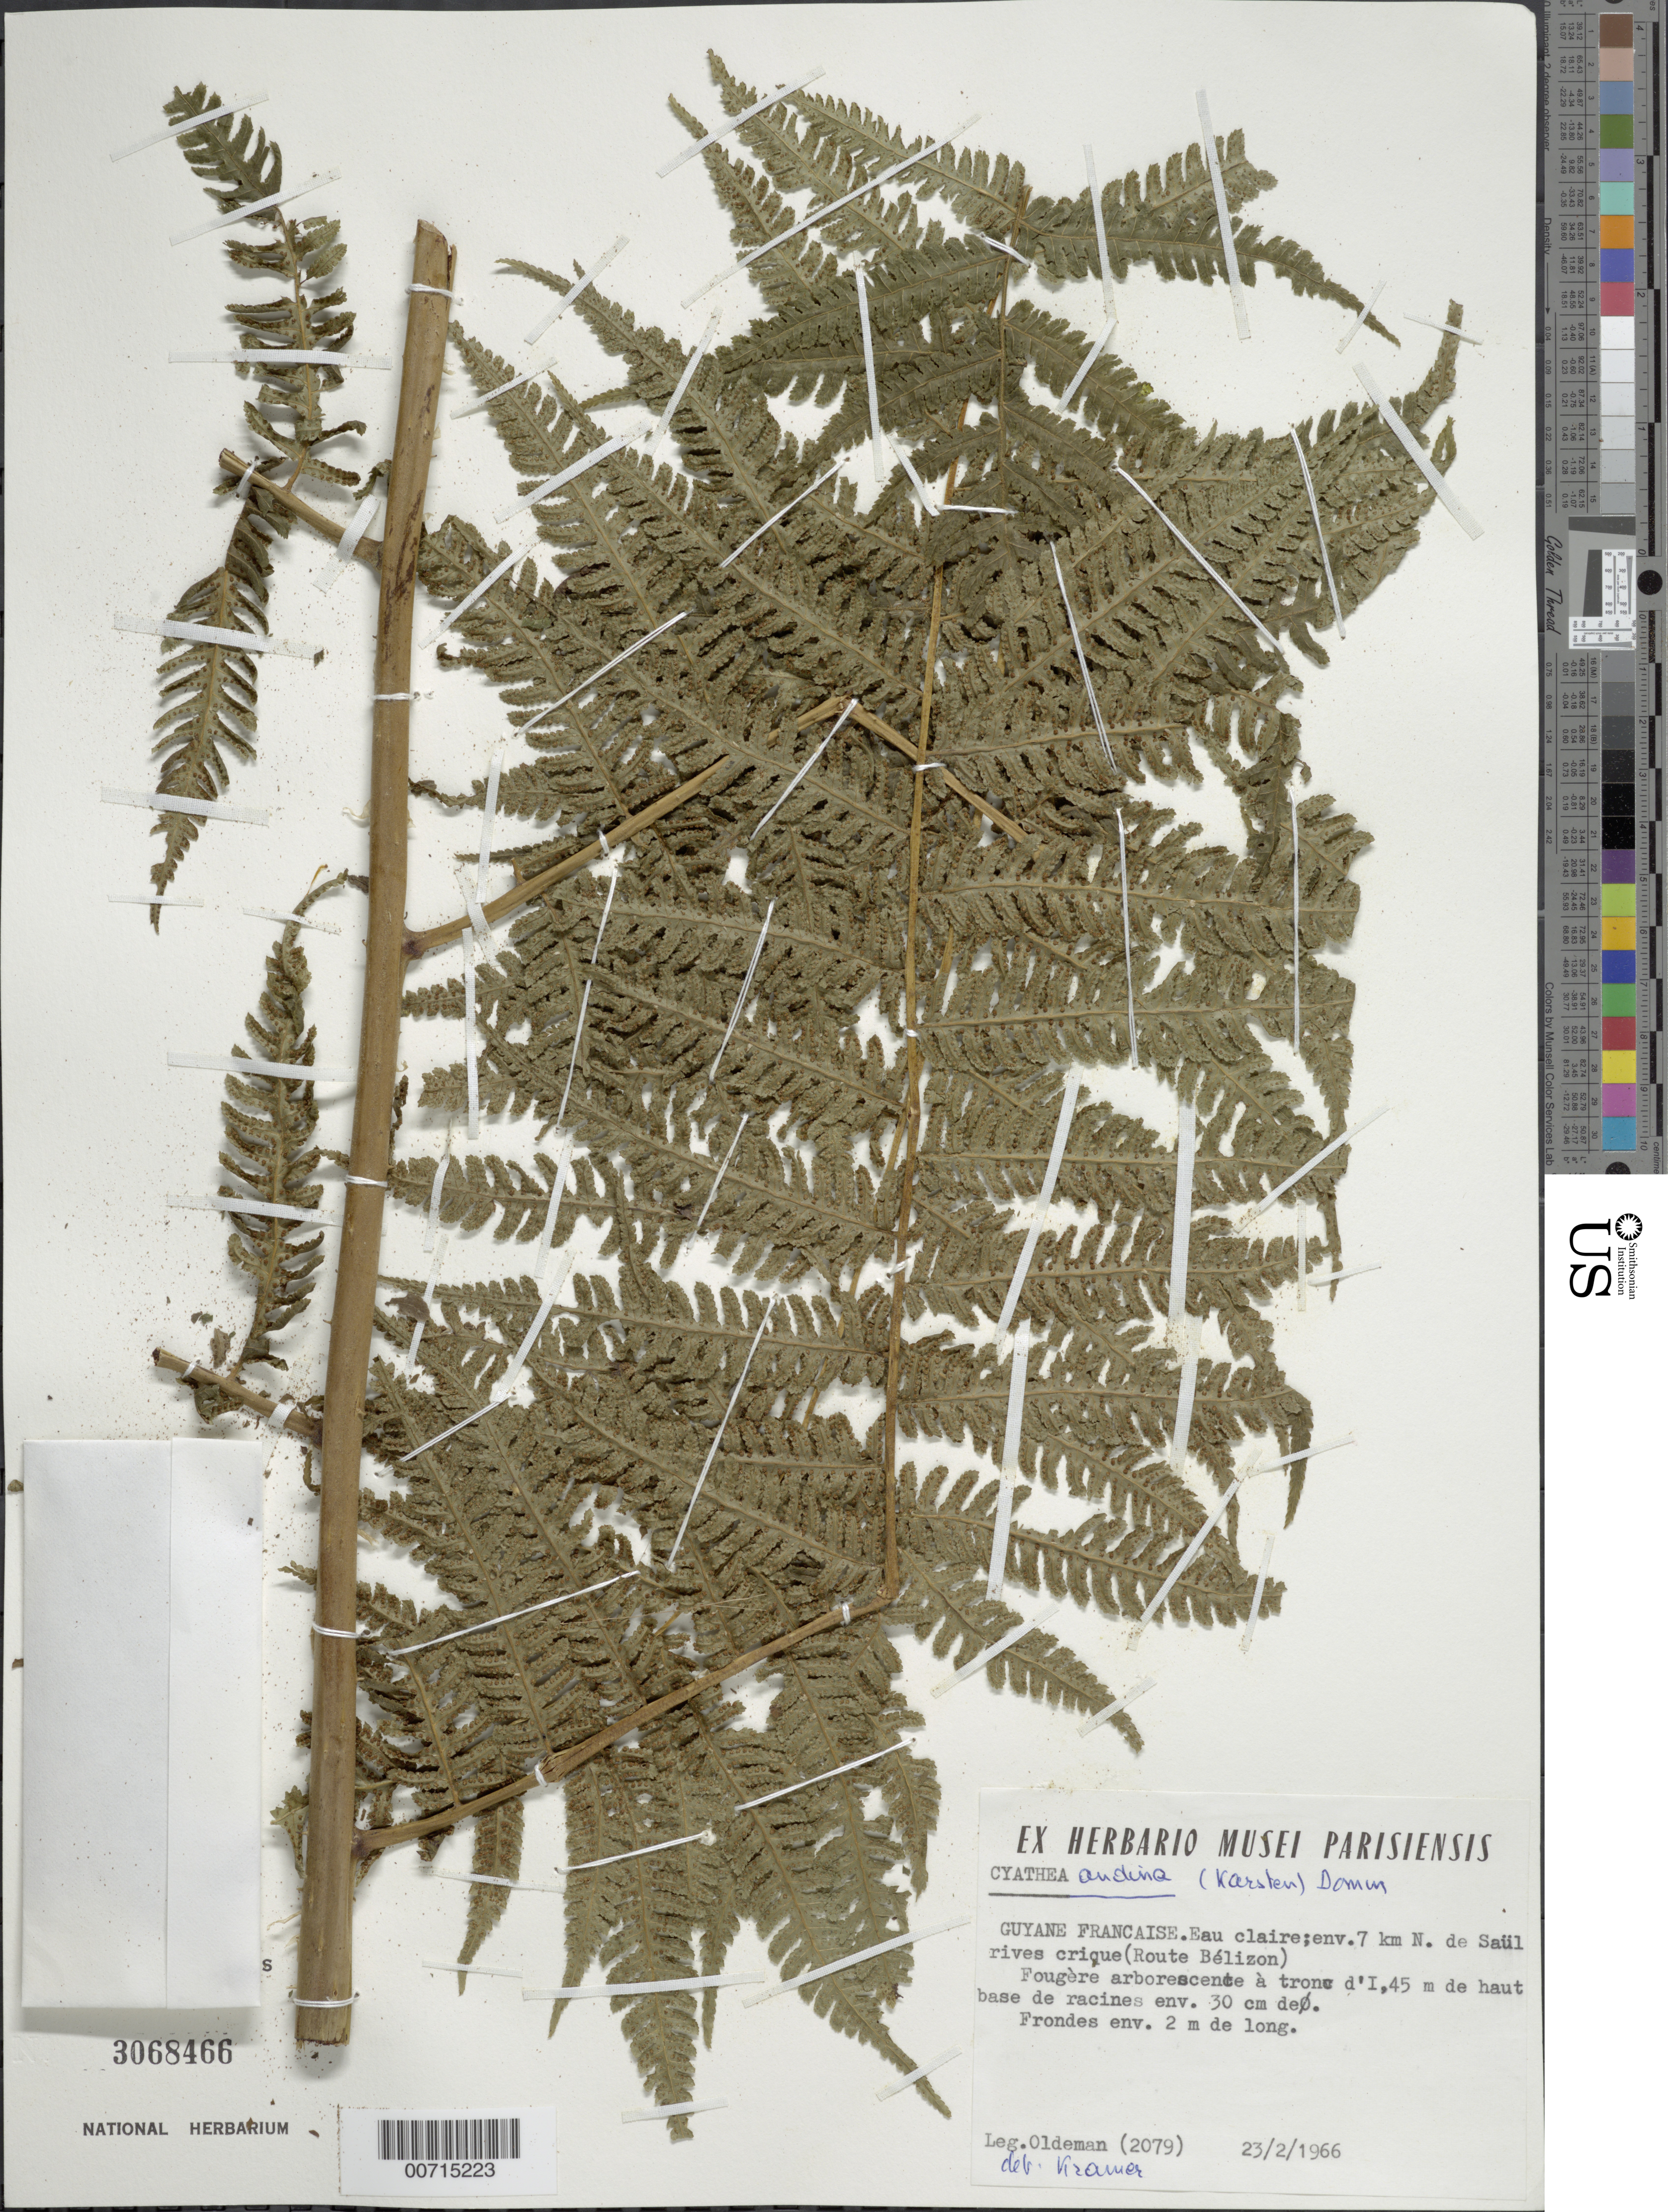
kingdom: Plantae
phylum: Tracheophyta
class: Polypodiopsida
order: Cyatheales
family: Cyatheaceae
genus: Cyathea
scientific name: Cyathea andina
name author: Domin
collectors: R. Oldeman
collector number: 2079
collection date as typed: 23-Feb-66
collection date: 1966-02-23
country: French Guiana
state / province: Saint-Laurent-du-Maroni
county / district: Saül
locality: Eaux Claires, env. 7 km N de Saül, Route Bélizon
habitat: Along creek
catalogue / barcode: US 3068466